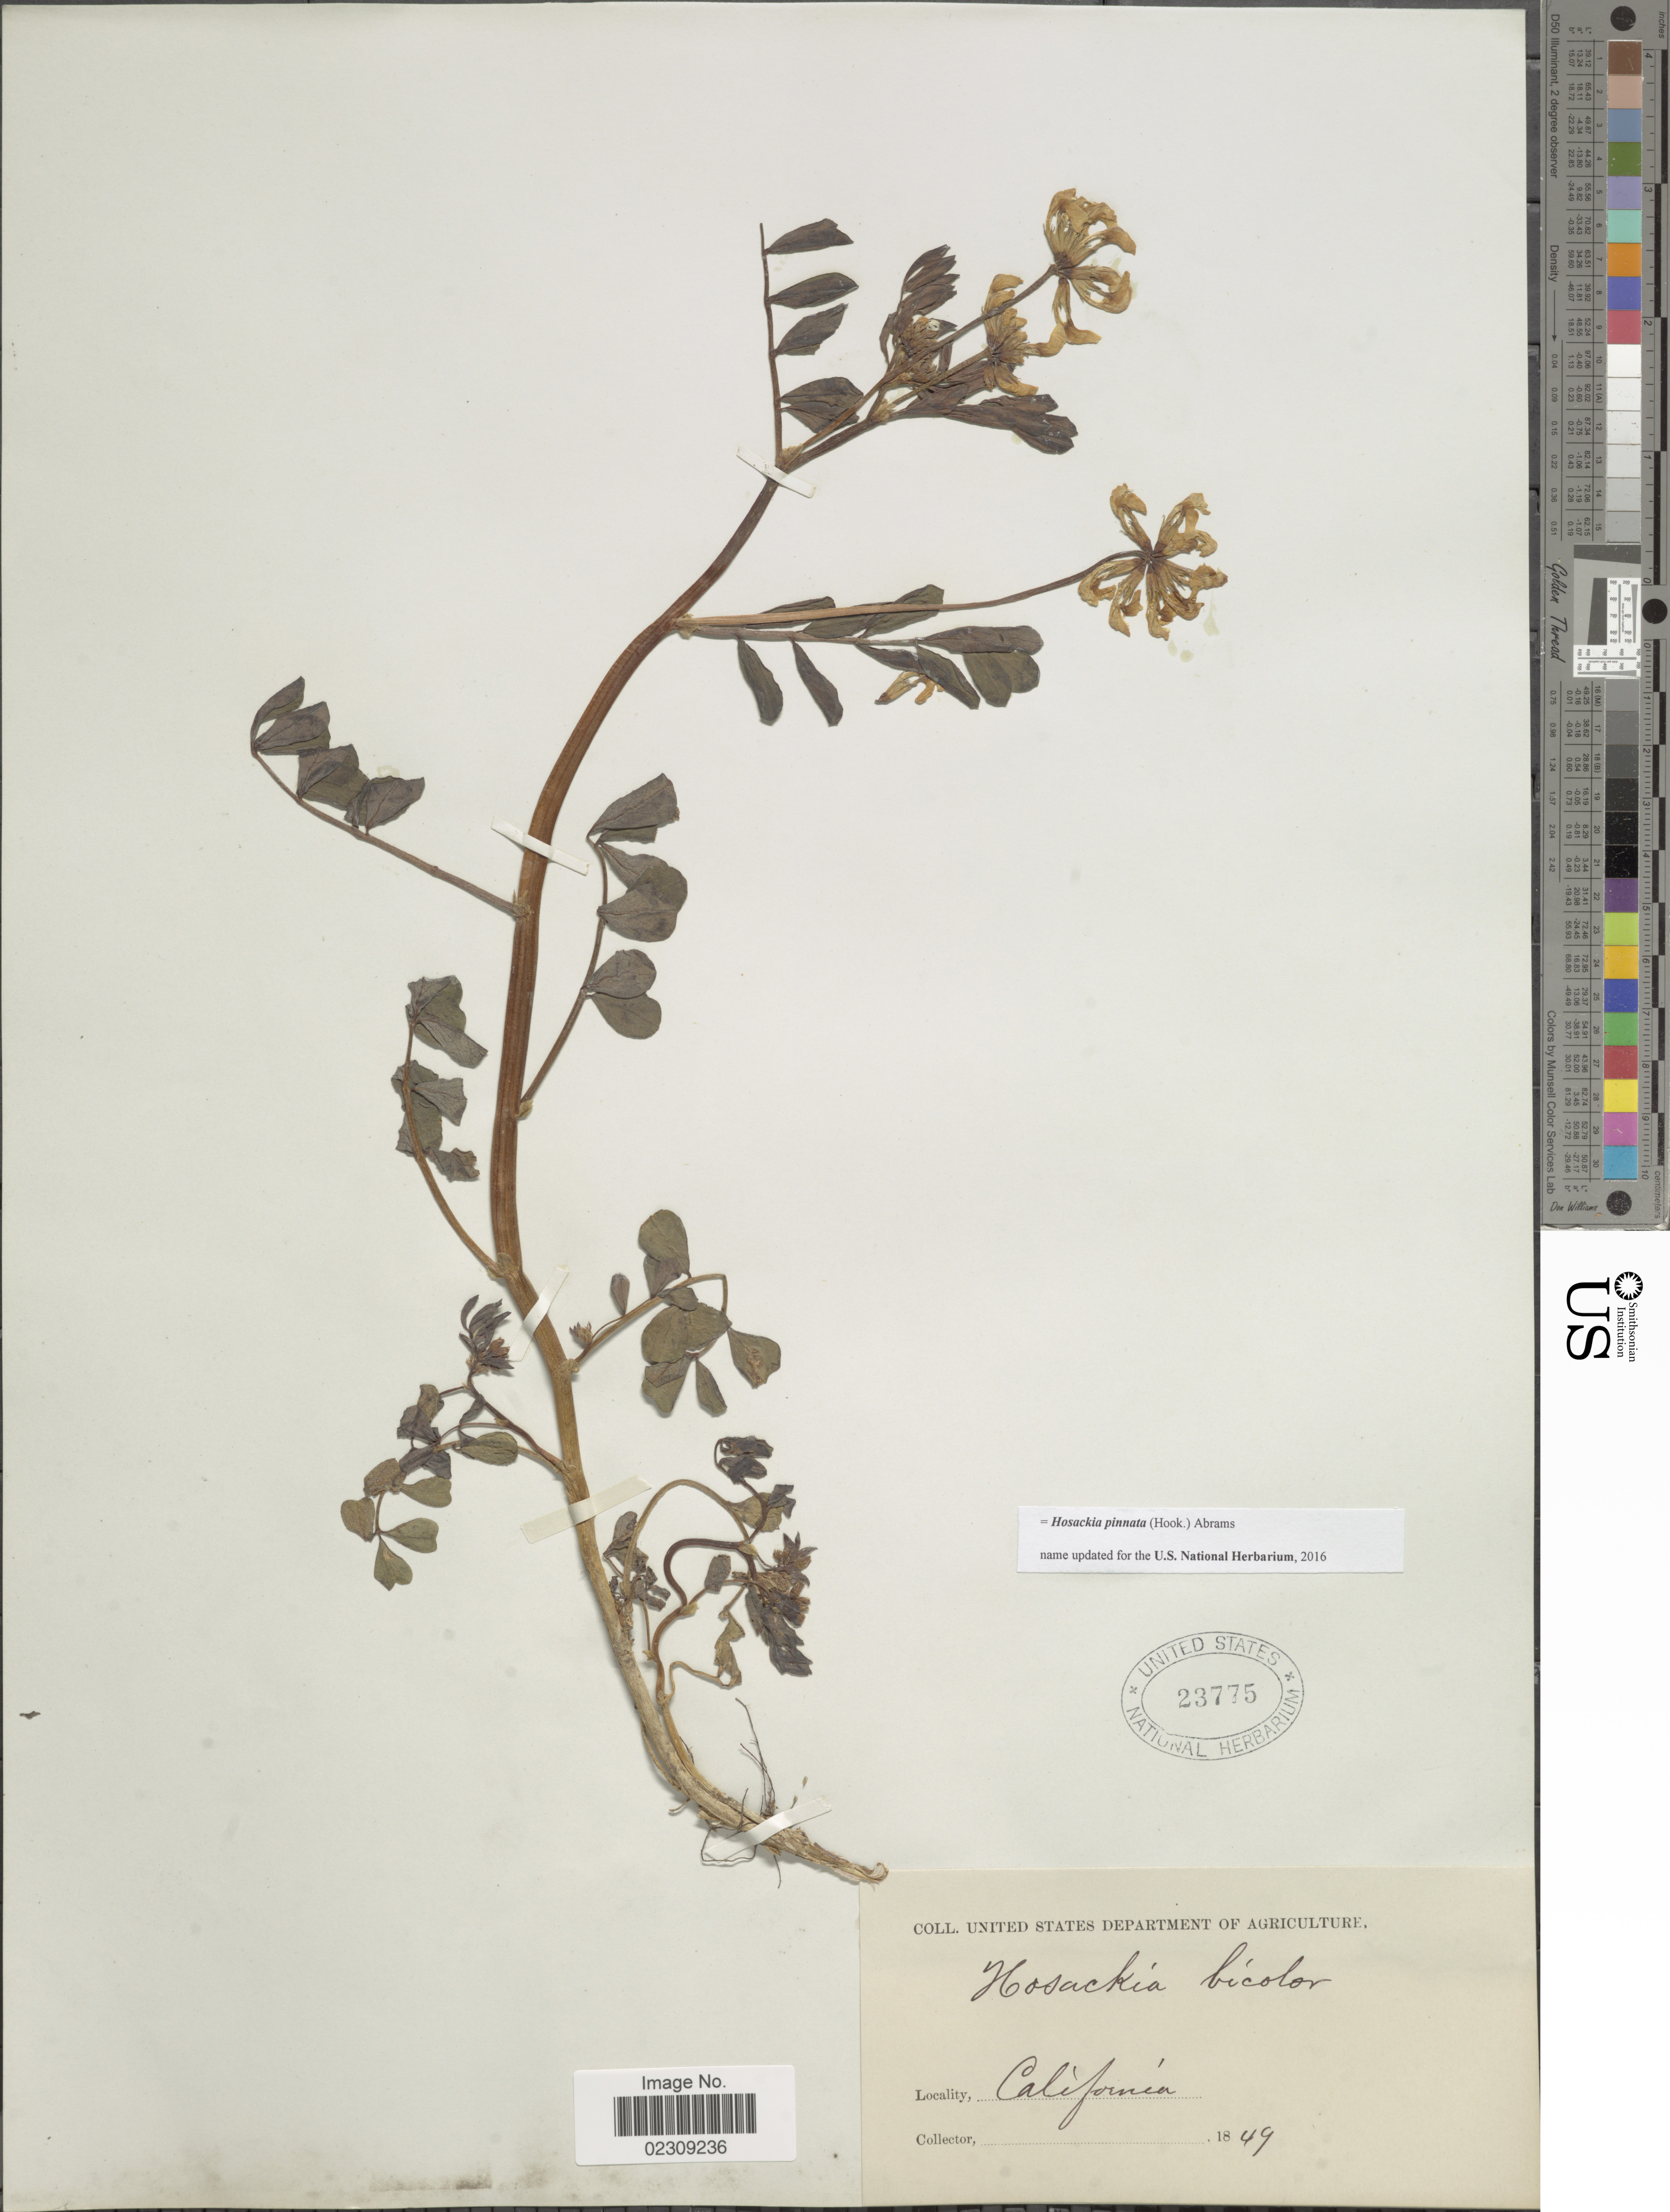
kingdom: Plantae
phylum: Tracheophyta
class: Magnoliopsida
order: Fabales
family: Fabaceae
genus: Hosackia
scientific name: Hosackia pinnata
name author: (Hook.) Abrams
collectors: United States Department of Agriculture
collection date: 1849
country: United States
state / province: California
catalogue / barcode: US 23775